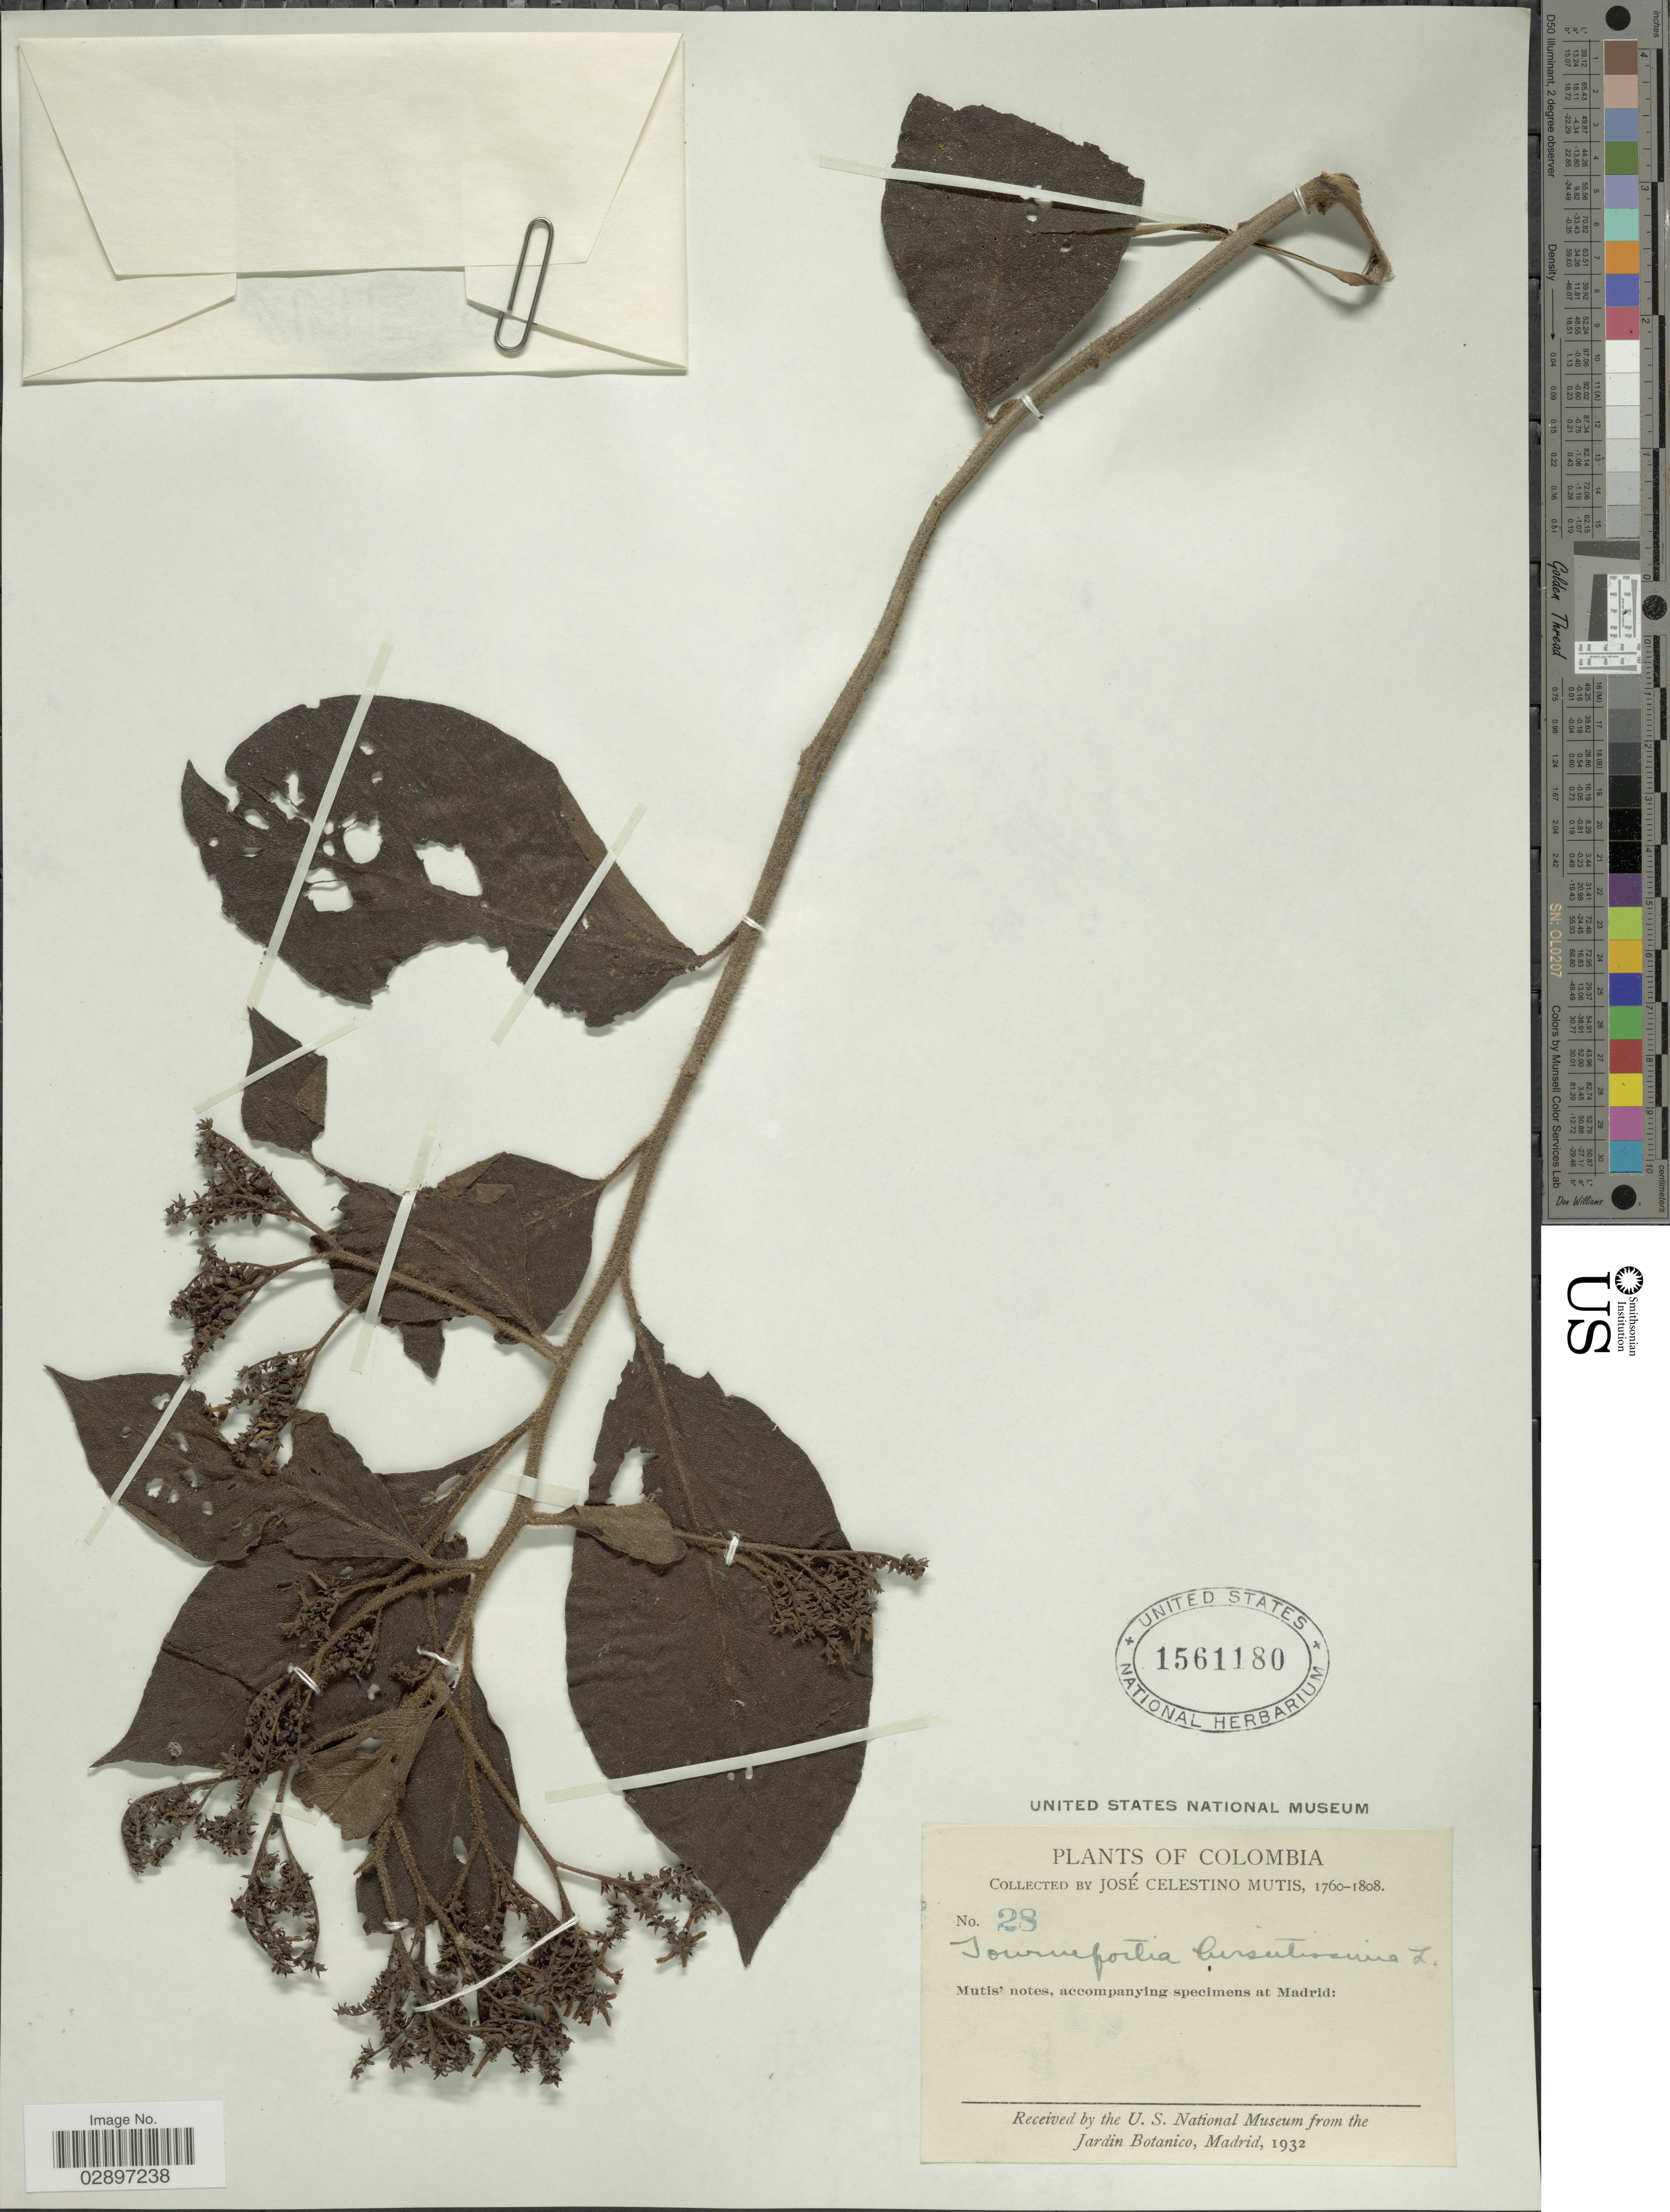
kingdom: Plantae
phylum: Tracheophyta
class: Magnoliopsida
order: Boraginales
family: Heliotropiaceae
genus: Tournefortia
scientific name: Tournefortia hirsutissima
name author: L.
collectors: J. C. B. Mutis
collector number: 28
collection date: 1760/1808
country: Colombia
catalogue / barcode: US 1561180